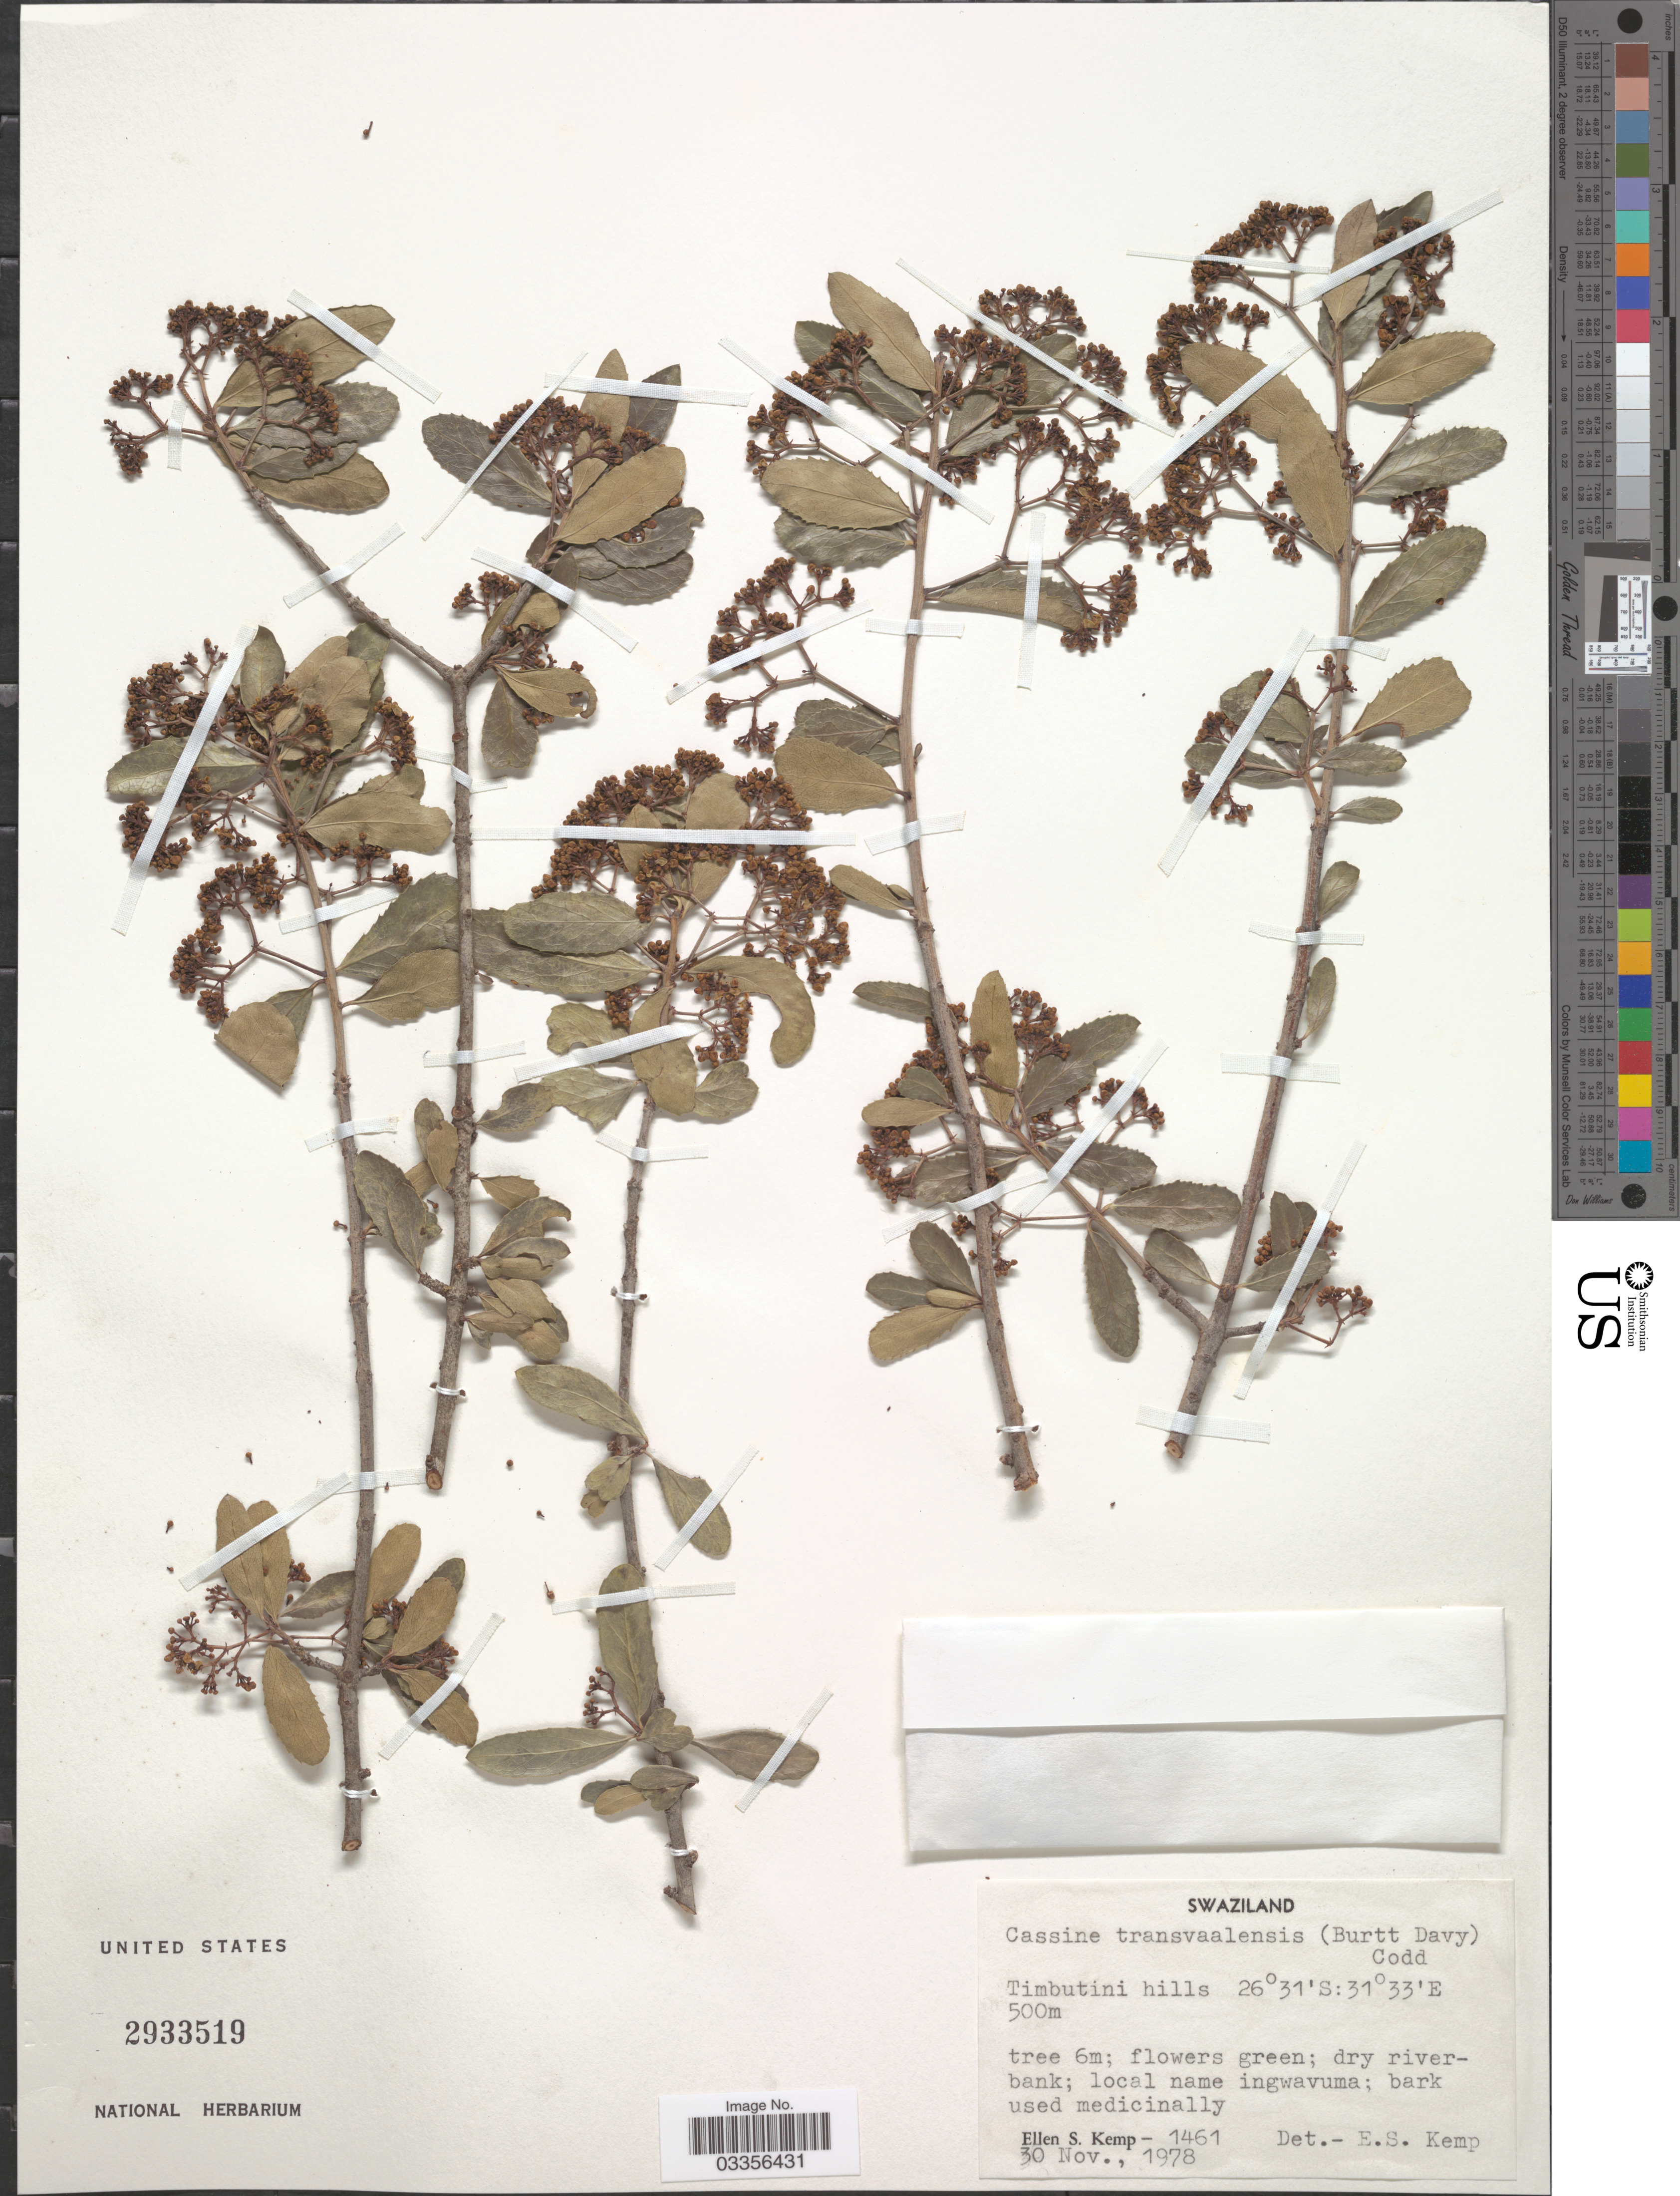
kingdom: Plantae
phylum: Tracheophyta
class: Magnoliopsida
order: Celastrales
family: Celastraceae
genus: Cassine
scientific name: Cassine transvaalensis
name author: Codd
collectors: E. S. Kemp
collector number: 1461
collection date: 1978-11-30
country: Eswatini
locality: Timbutini hills.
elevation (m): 500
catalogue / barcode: US 2933519